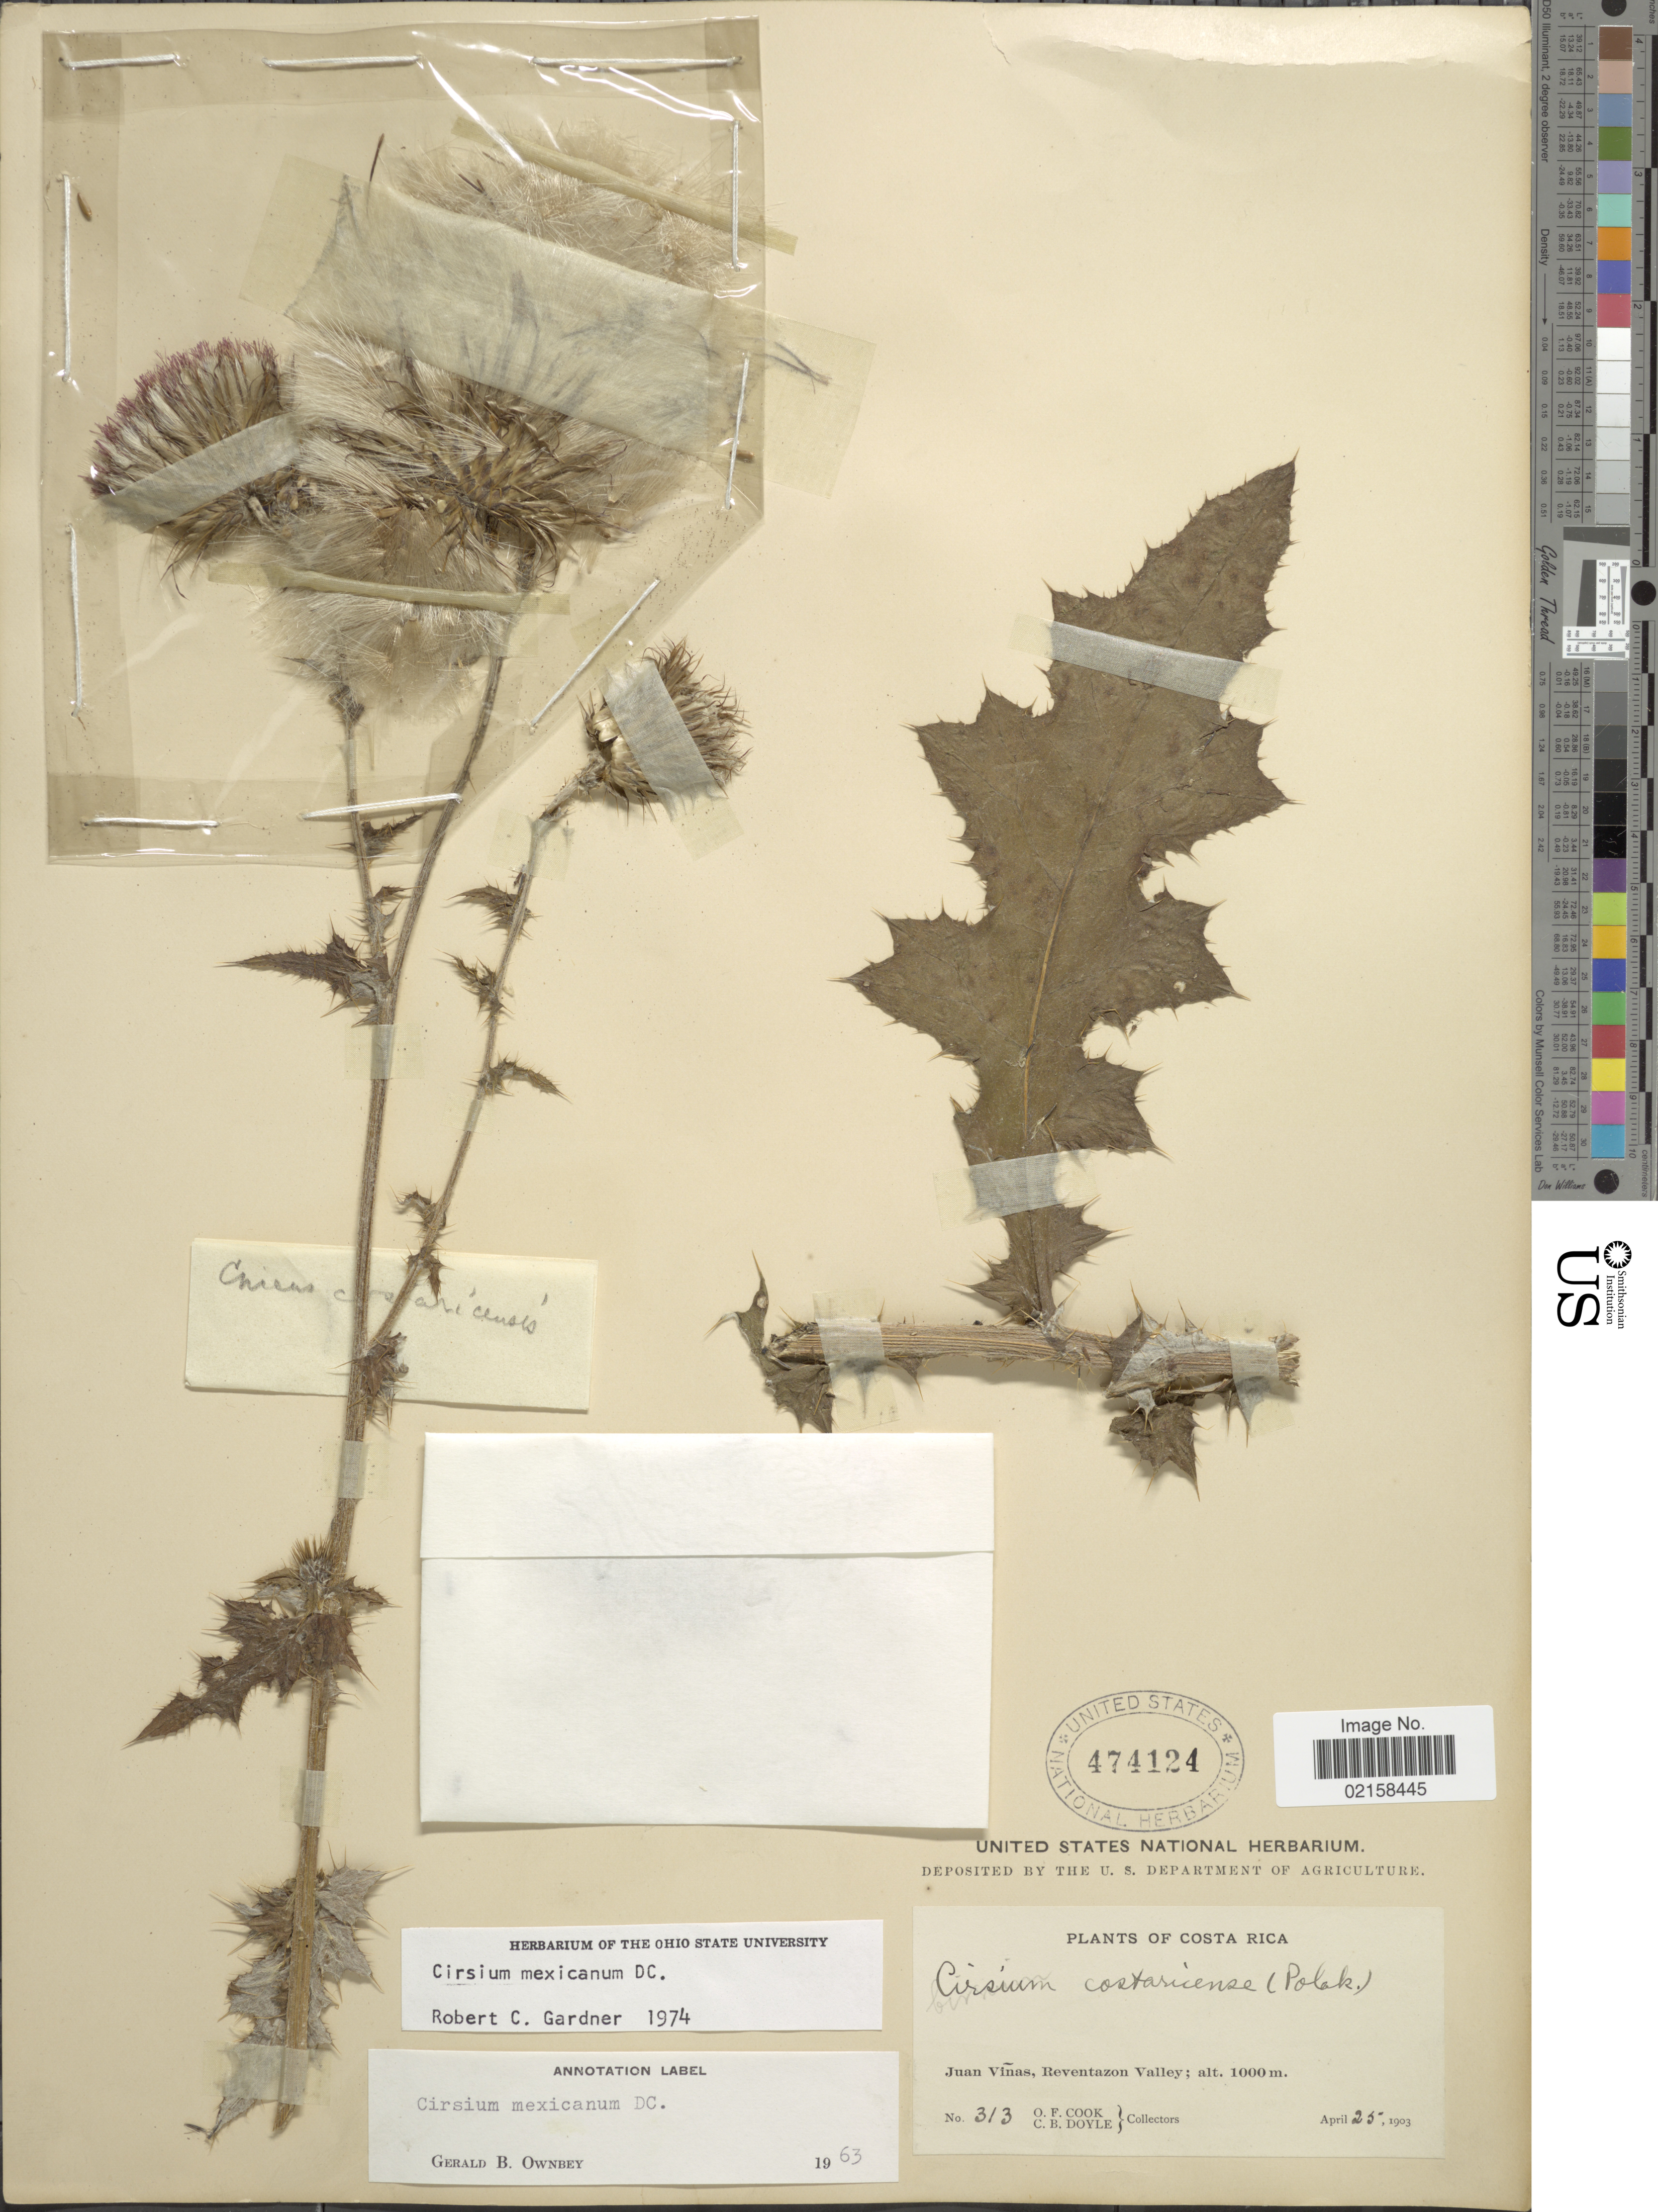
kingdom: Plantae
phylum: Tracheophyta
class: Magnoliopsida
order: Asterales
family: Asteraceae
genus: Cirsium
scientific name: Cirsium mexicanum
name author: DC.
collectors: O. F. Cook & C. Doyle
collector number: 313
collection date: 1903-04-25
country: Costa Rica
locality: Juan Viñas, Reventazon Valley.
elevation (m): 1000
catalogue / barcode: US 474124